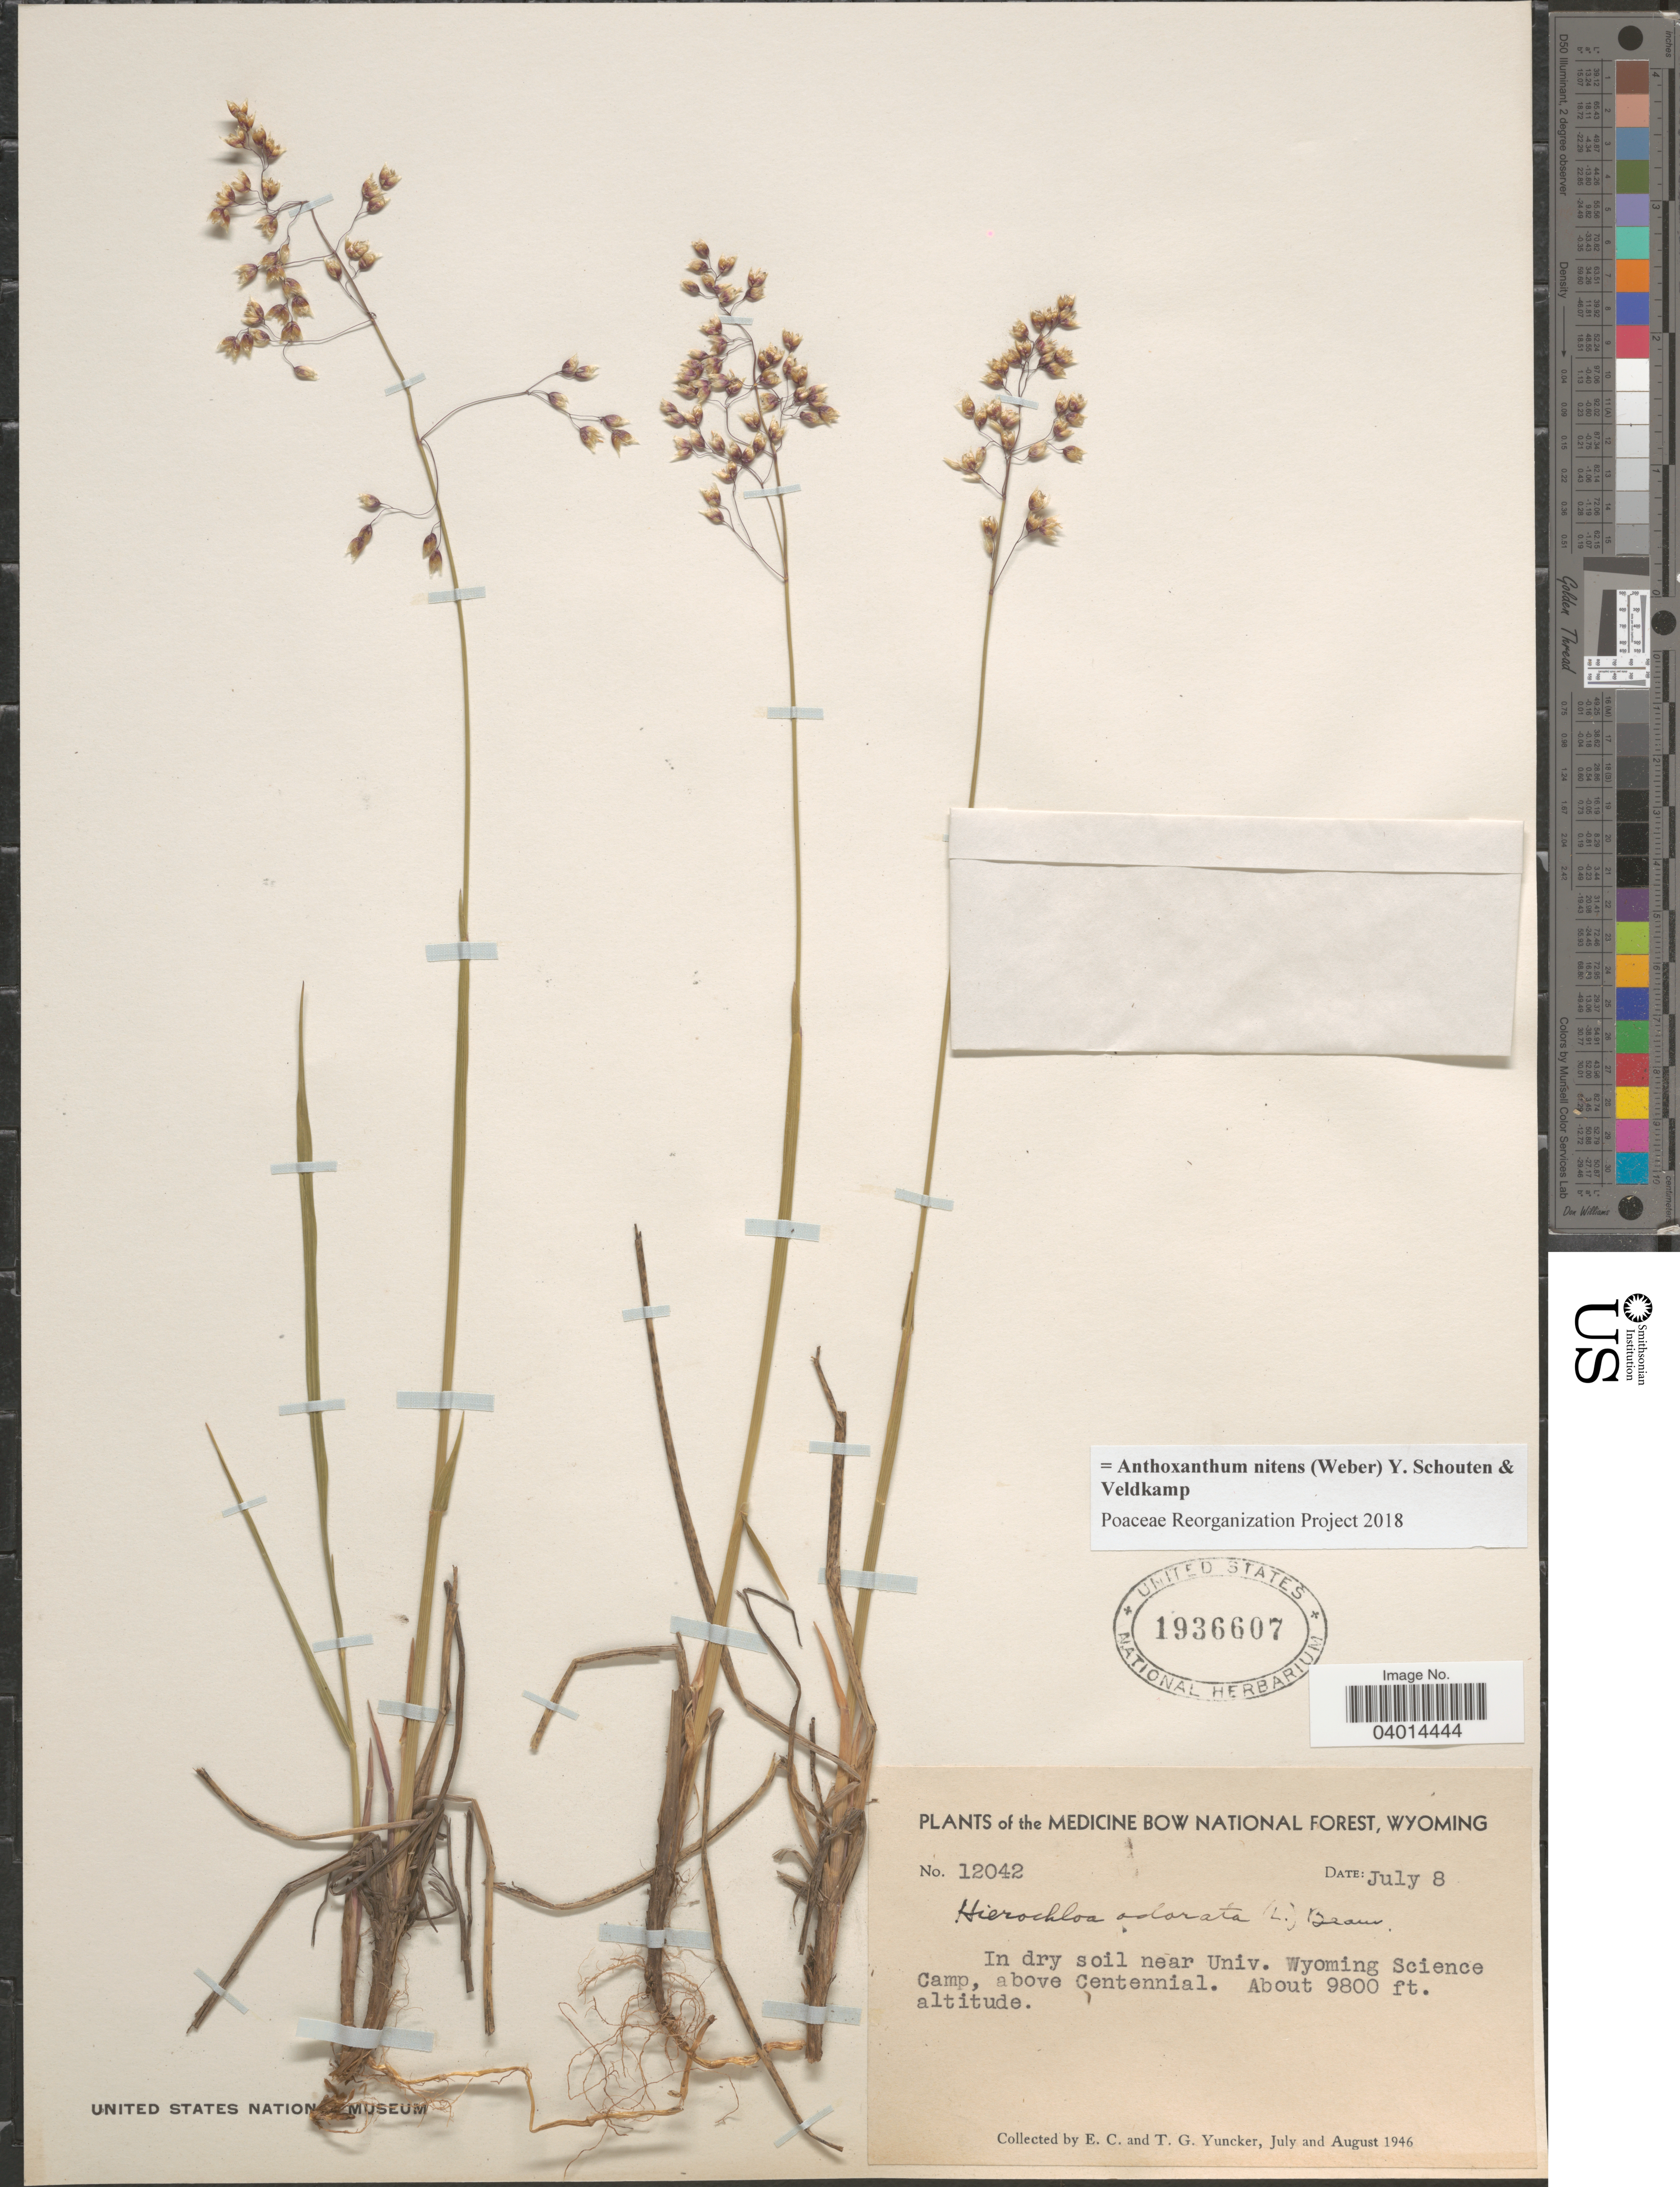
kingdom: Plantae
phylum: Tracheophyta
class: Liliopsida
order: Poales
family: Poaceae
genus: Anthoxanthum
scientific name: Anthoxanthum nitens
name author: (G.H. Weber) R.T.A. Schouten & Veldkamp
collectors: E. C. Yuncker & T. G. Yuncker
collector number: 12042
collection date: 1946-07-08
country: United States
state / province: Wyoming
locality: The Medicine Bow National Forest. Near Univ. Wyoming Science Camp, above Centennial.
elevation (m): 2987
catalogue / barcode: US 1936607